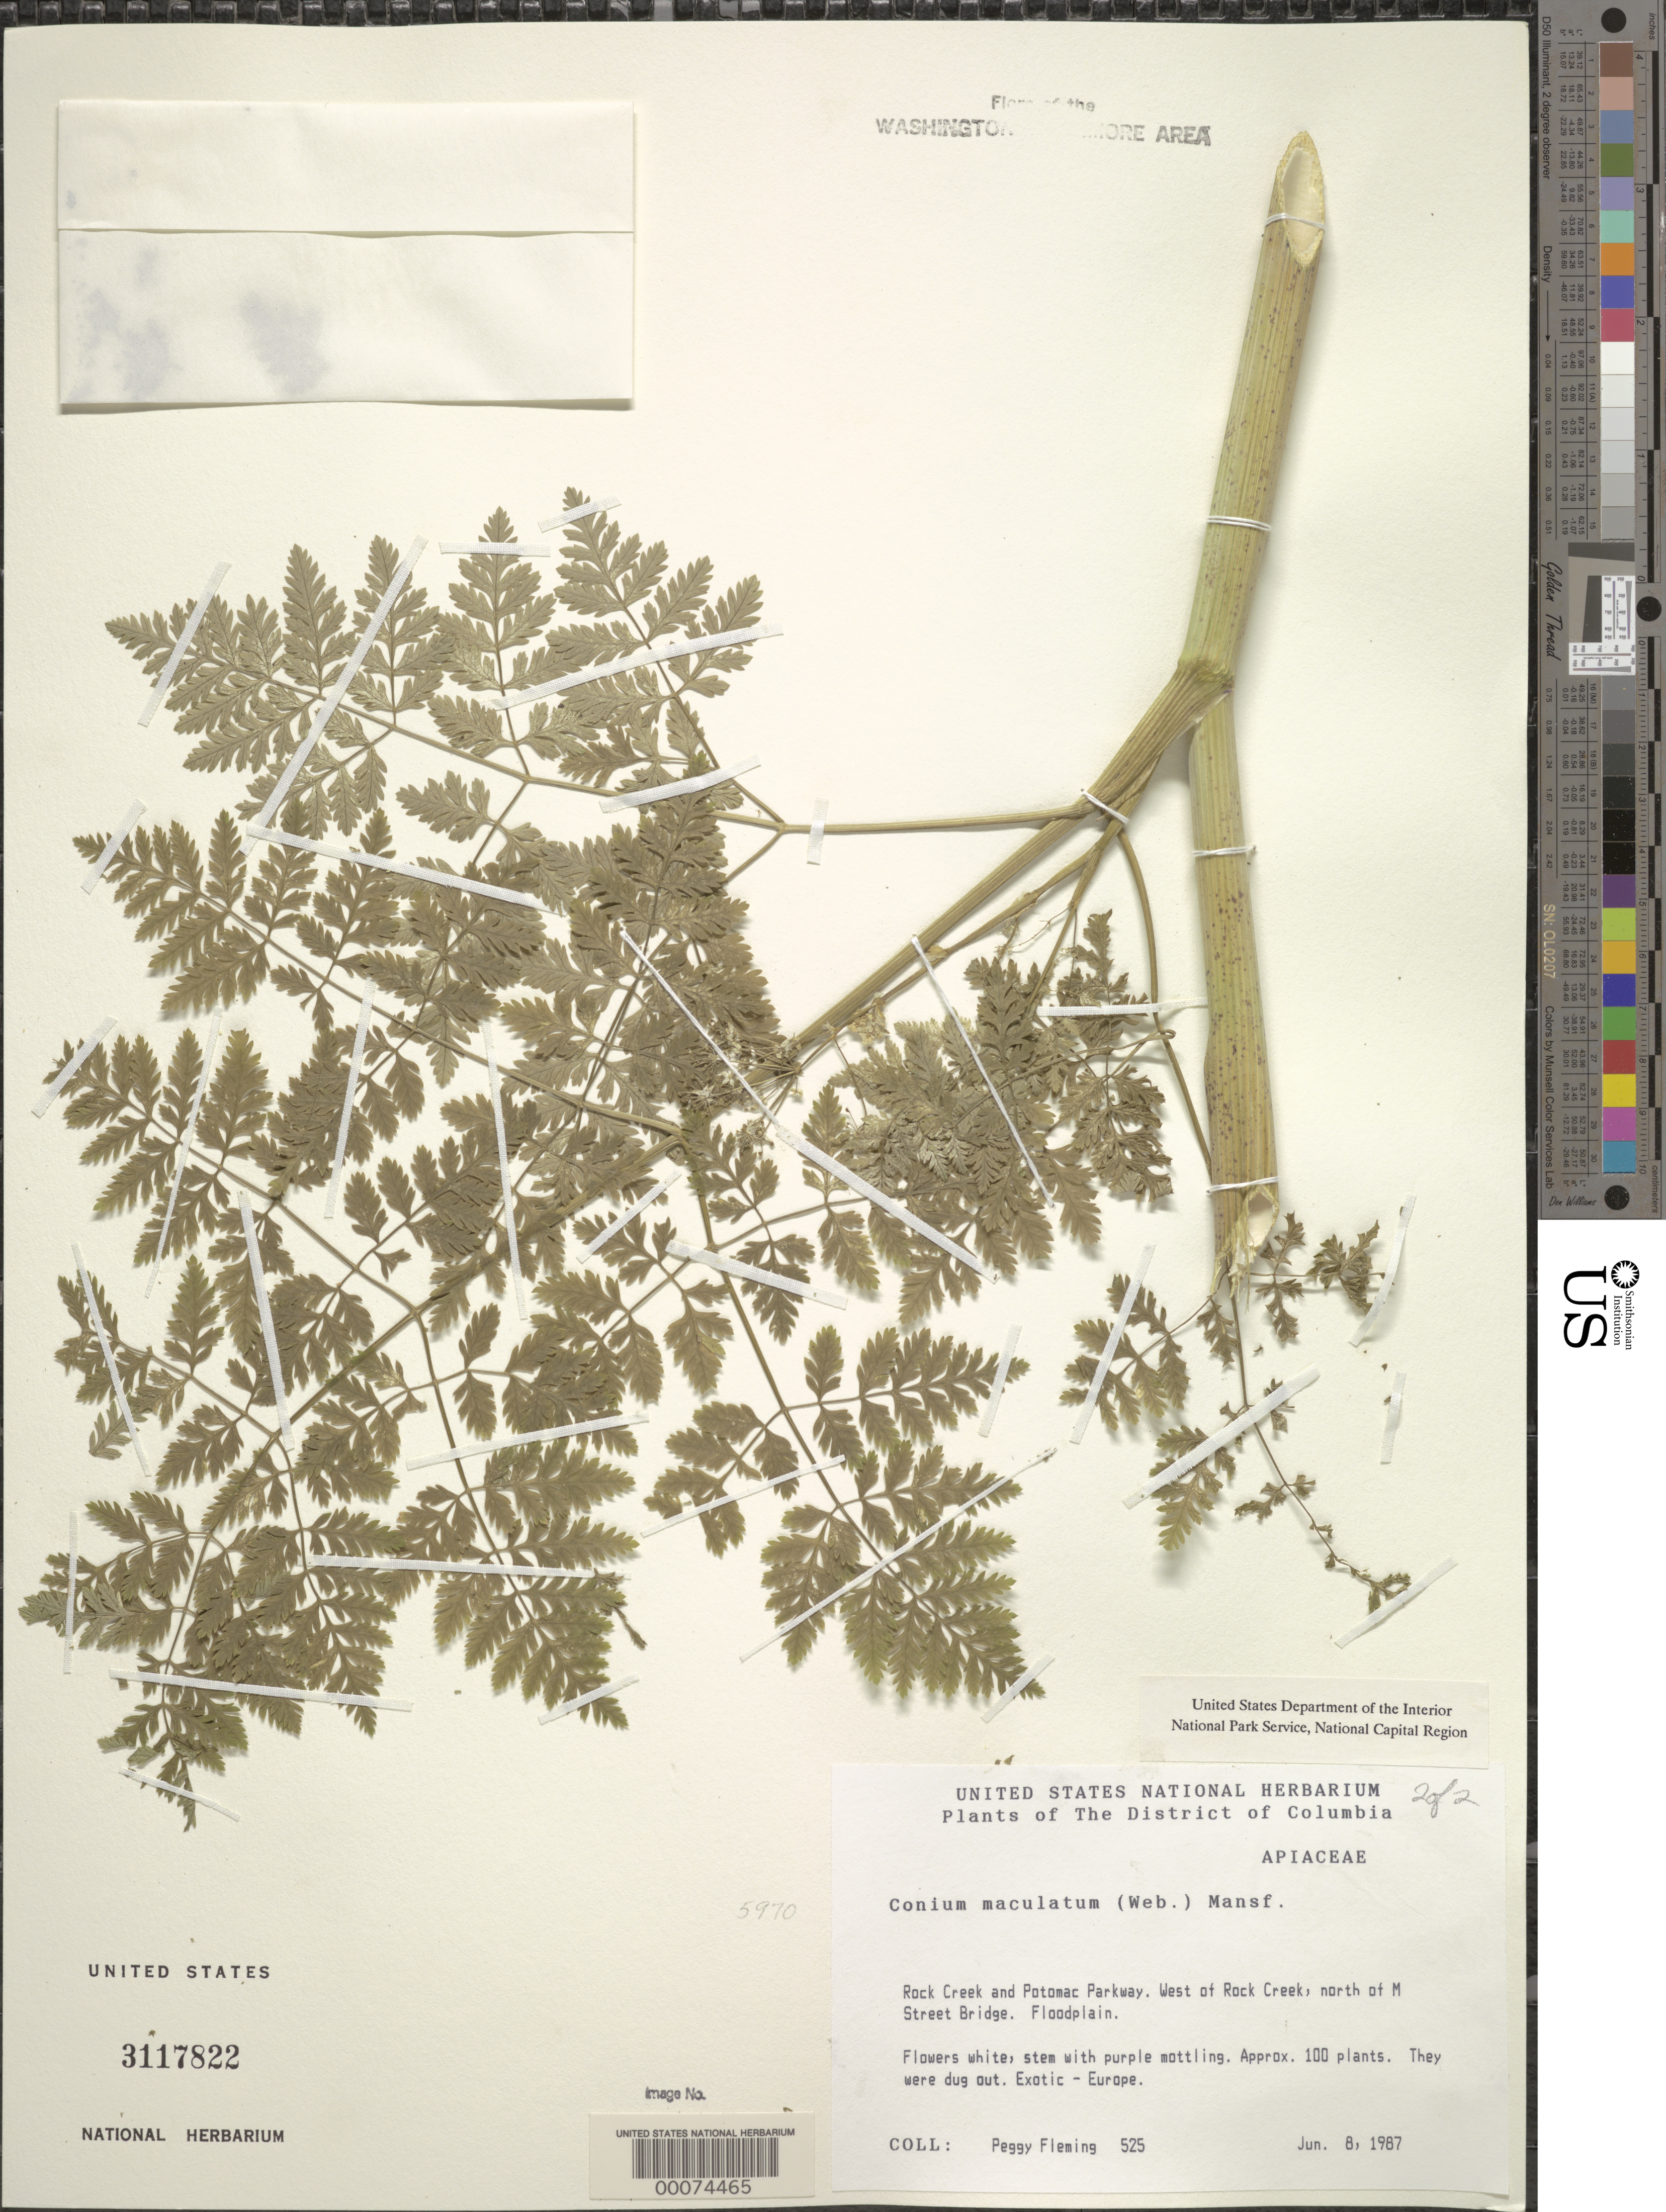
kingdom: Plantae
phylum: Tracheophyta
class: Magnoliopsida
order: Apiales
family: Apiaceae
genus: Conium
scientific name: Conium maculatum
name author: L.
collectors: P. Fleming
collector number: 525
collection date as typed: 08 Jun 1987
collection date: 1987-06-08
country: United States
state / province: District of Columbia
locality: Rock Creek and Potomac Parkway. West of Rock Creek, north of M Street Bridge. Rock Creek Park & vicinity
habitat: Floodplain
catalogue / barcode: US 3117822